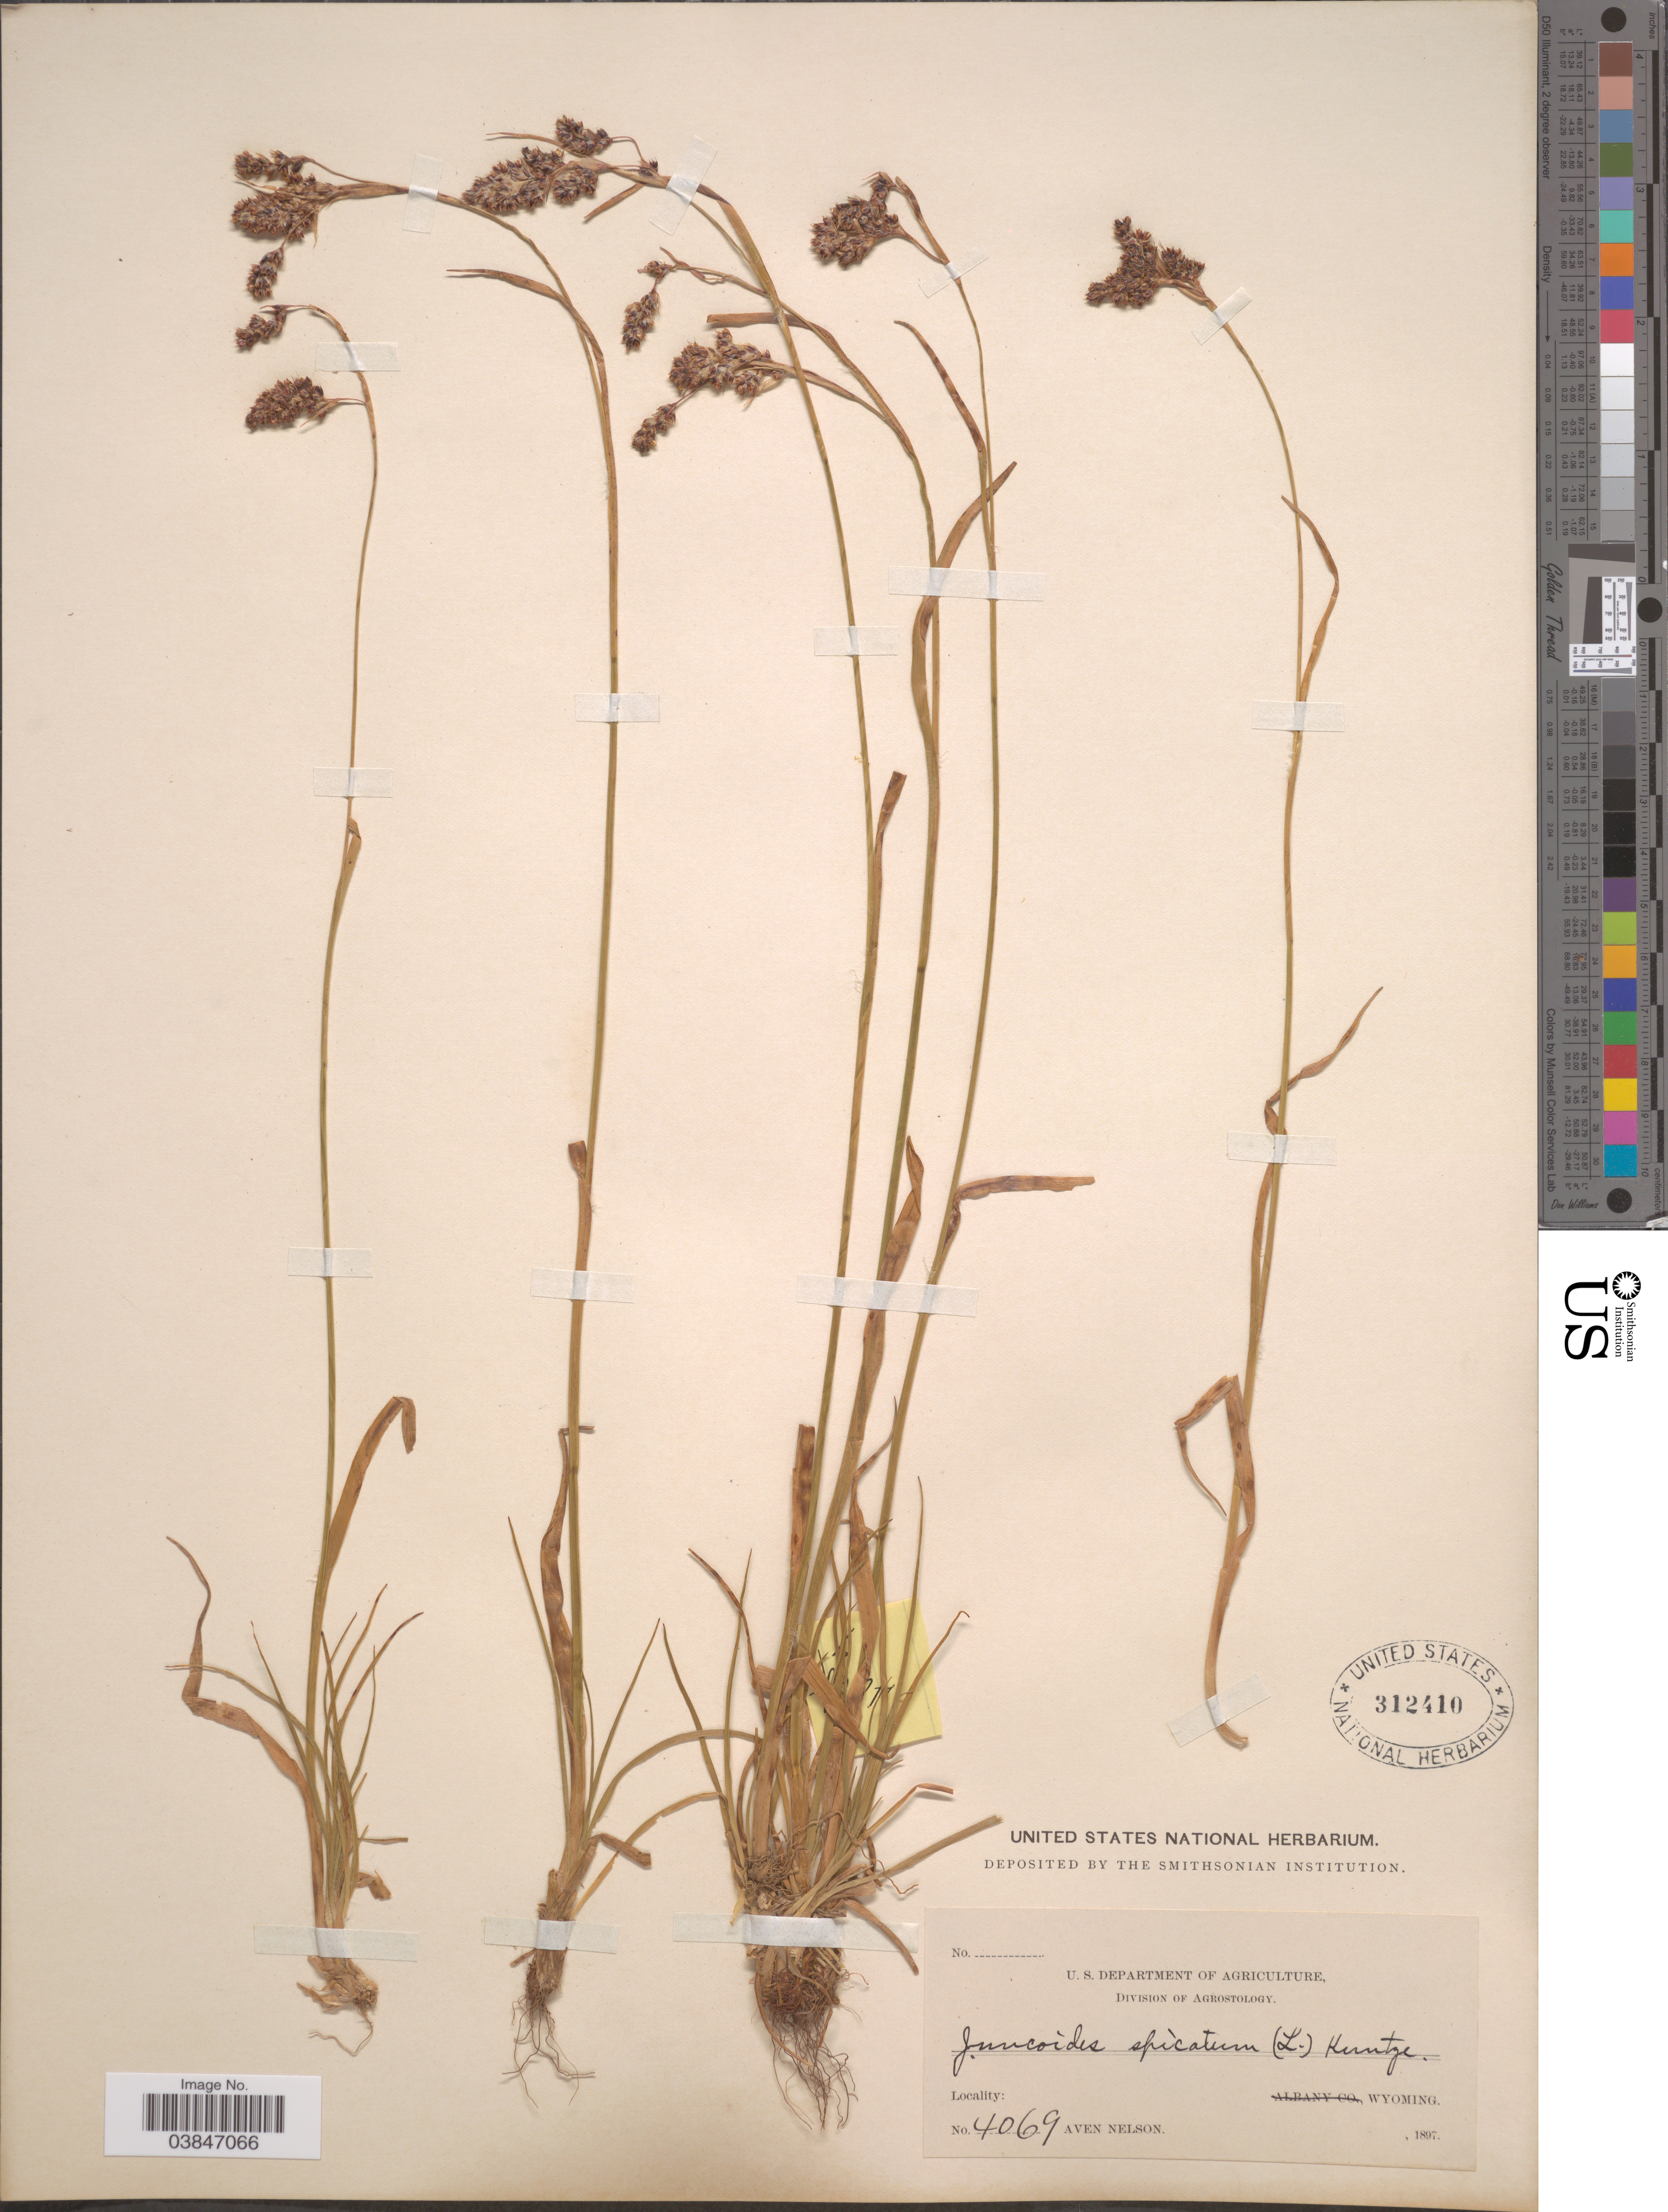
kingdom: Plantae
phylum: Tracheophyta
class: Liliopsida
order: Poales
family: Juncaceae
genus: Luzula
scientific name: Luzula spicata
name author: (L.) DC.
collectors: A. Nelson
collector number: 4069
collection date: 1897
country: United States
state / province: Wyoming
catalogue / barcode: US 312410